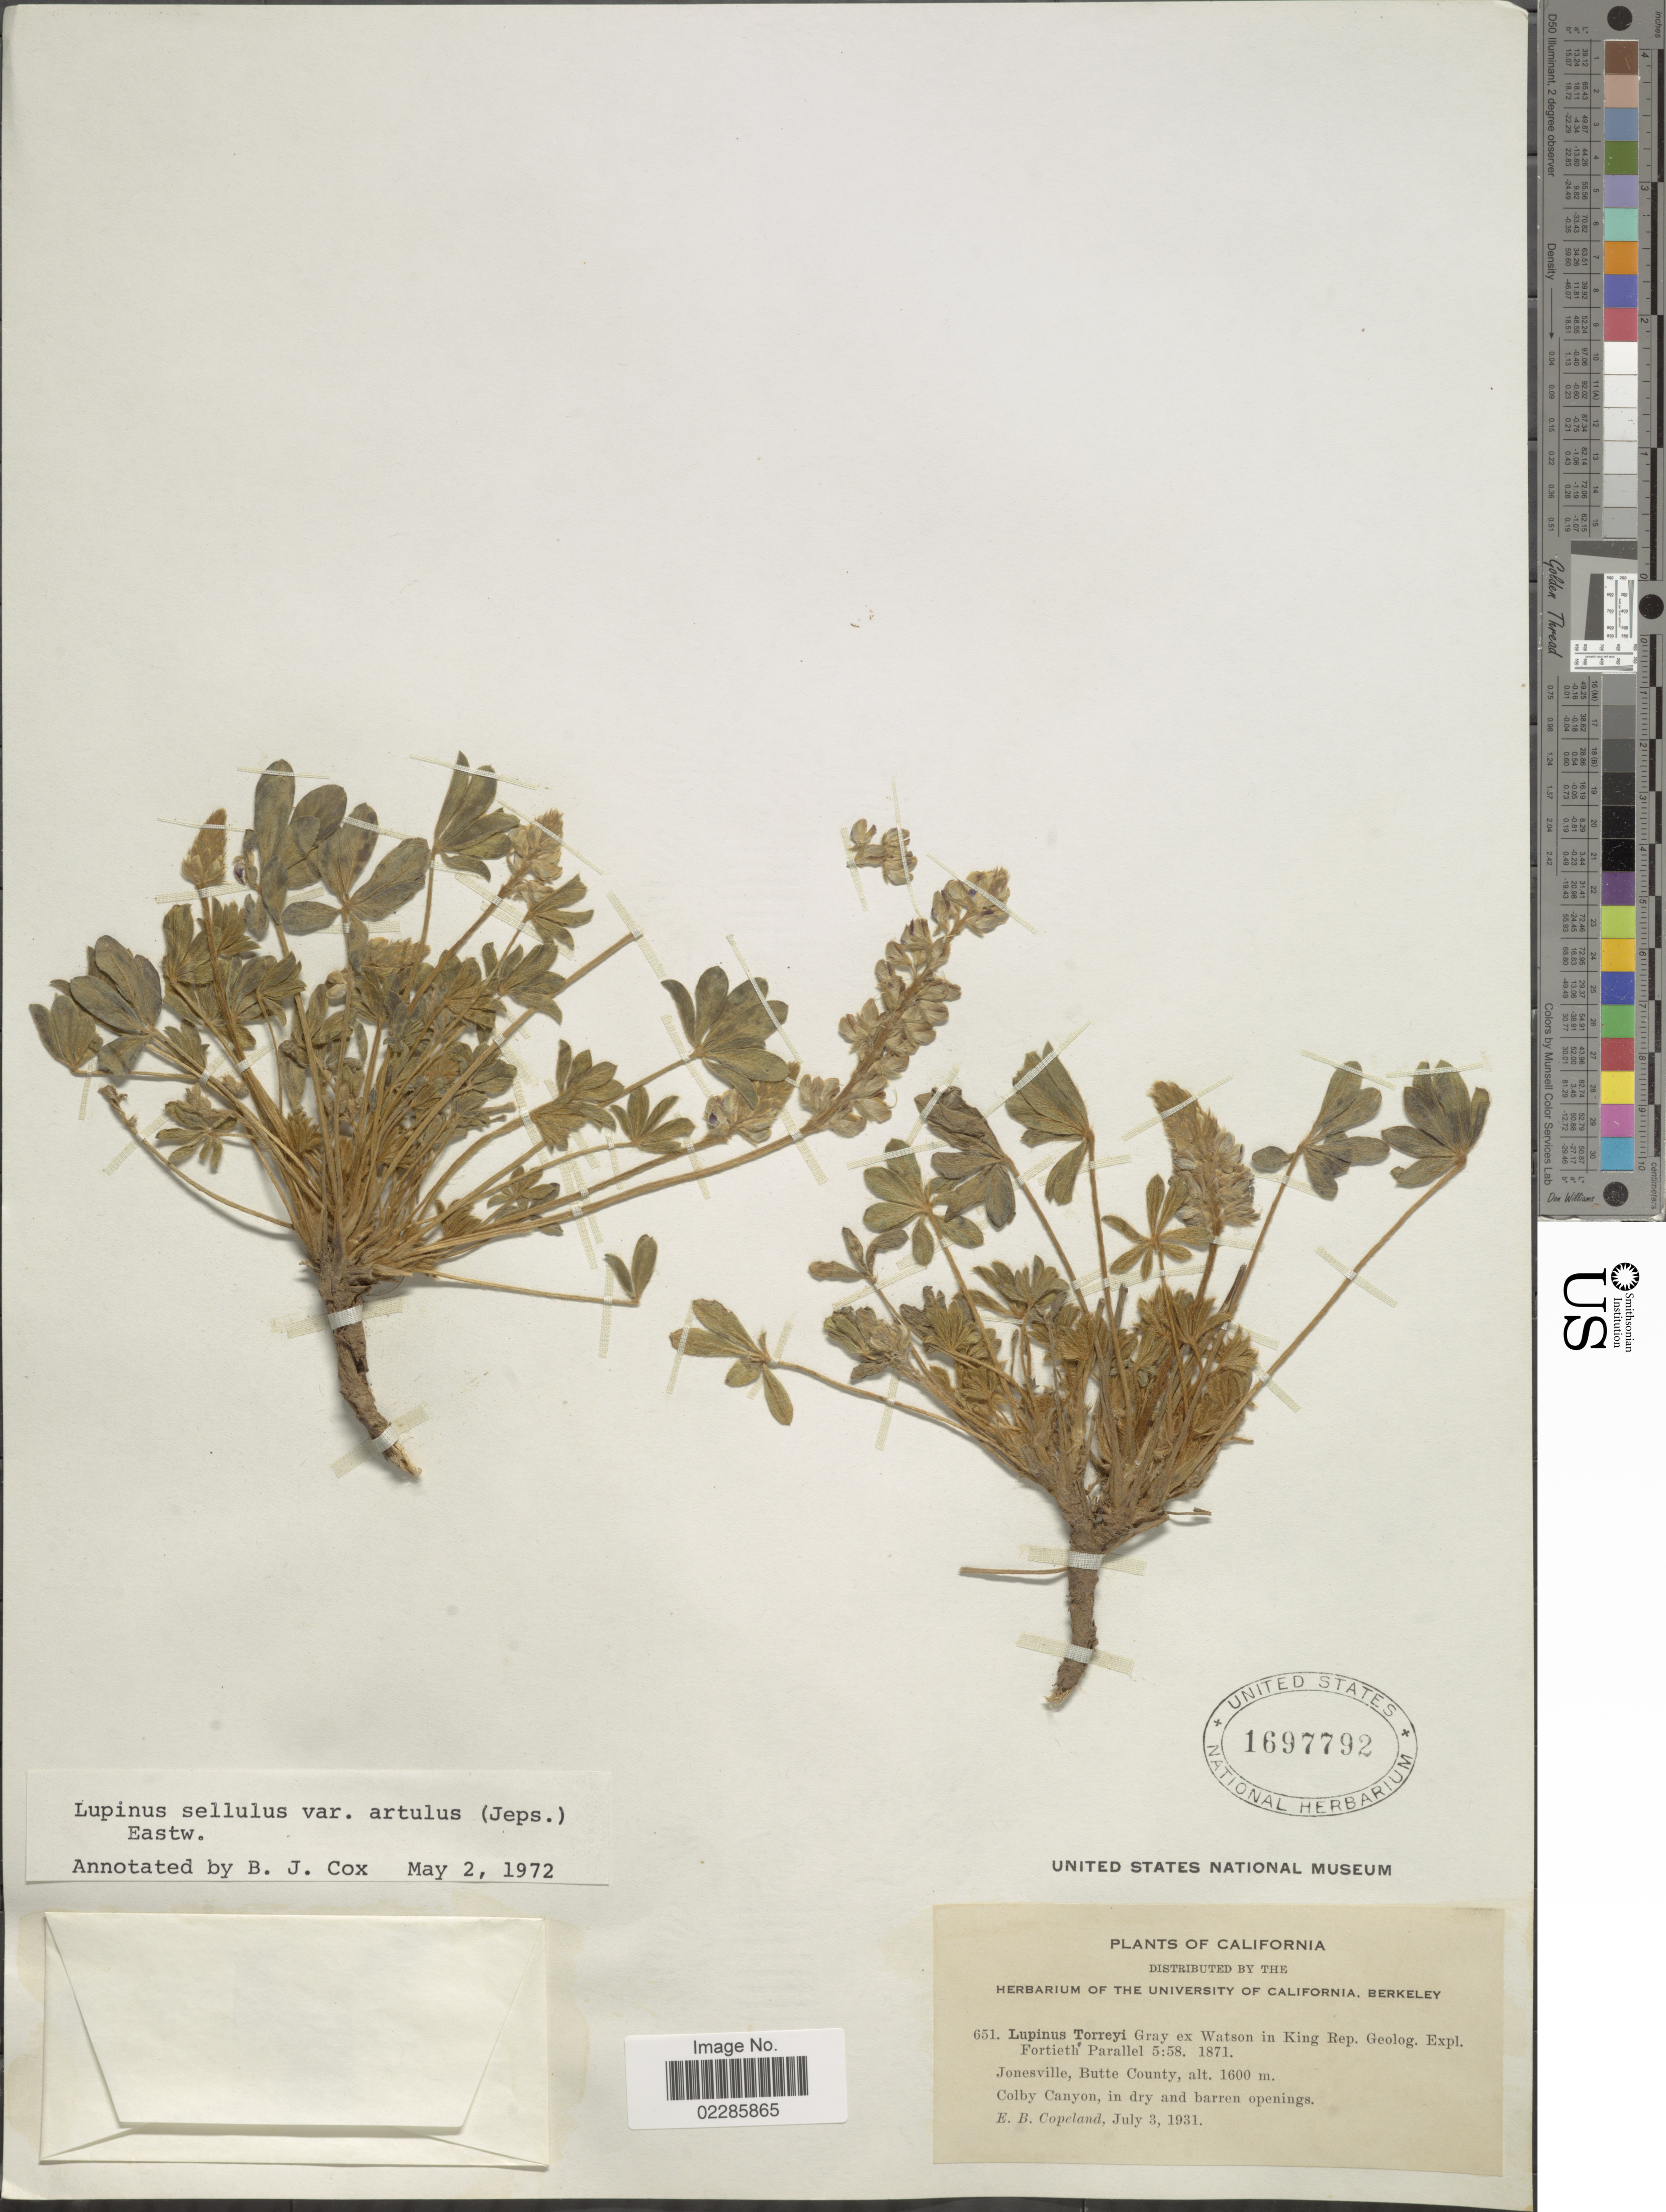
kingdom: Plantae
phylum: Tracheophyta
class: Magnoliopsida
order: Fabales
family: Fabaceae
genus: Lupinus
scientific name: Lupinus sellulus var. artulus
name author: (Jeps.) Eastw.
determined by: Cox, B. J.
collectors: E. B. Copeland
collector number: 651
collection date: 1931-07-03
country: United States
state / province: California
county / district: Butte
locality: Jonesville, Butte County, Colby Canyon, in dry and barren openings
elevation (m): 1600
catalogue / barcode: US 1697792